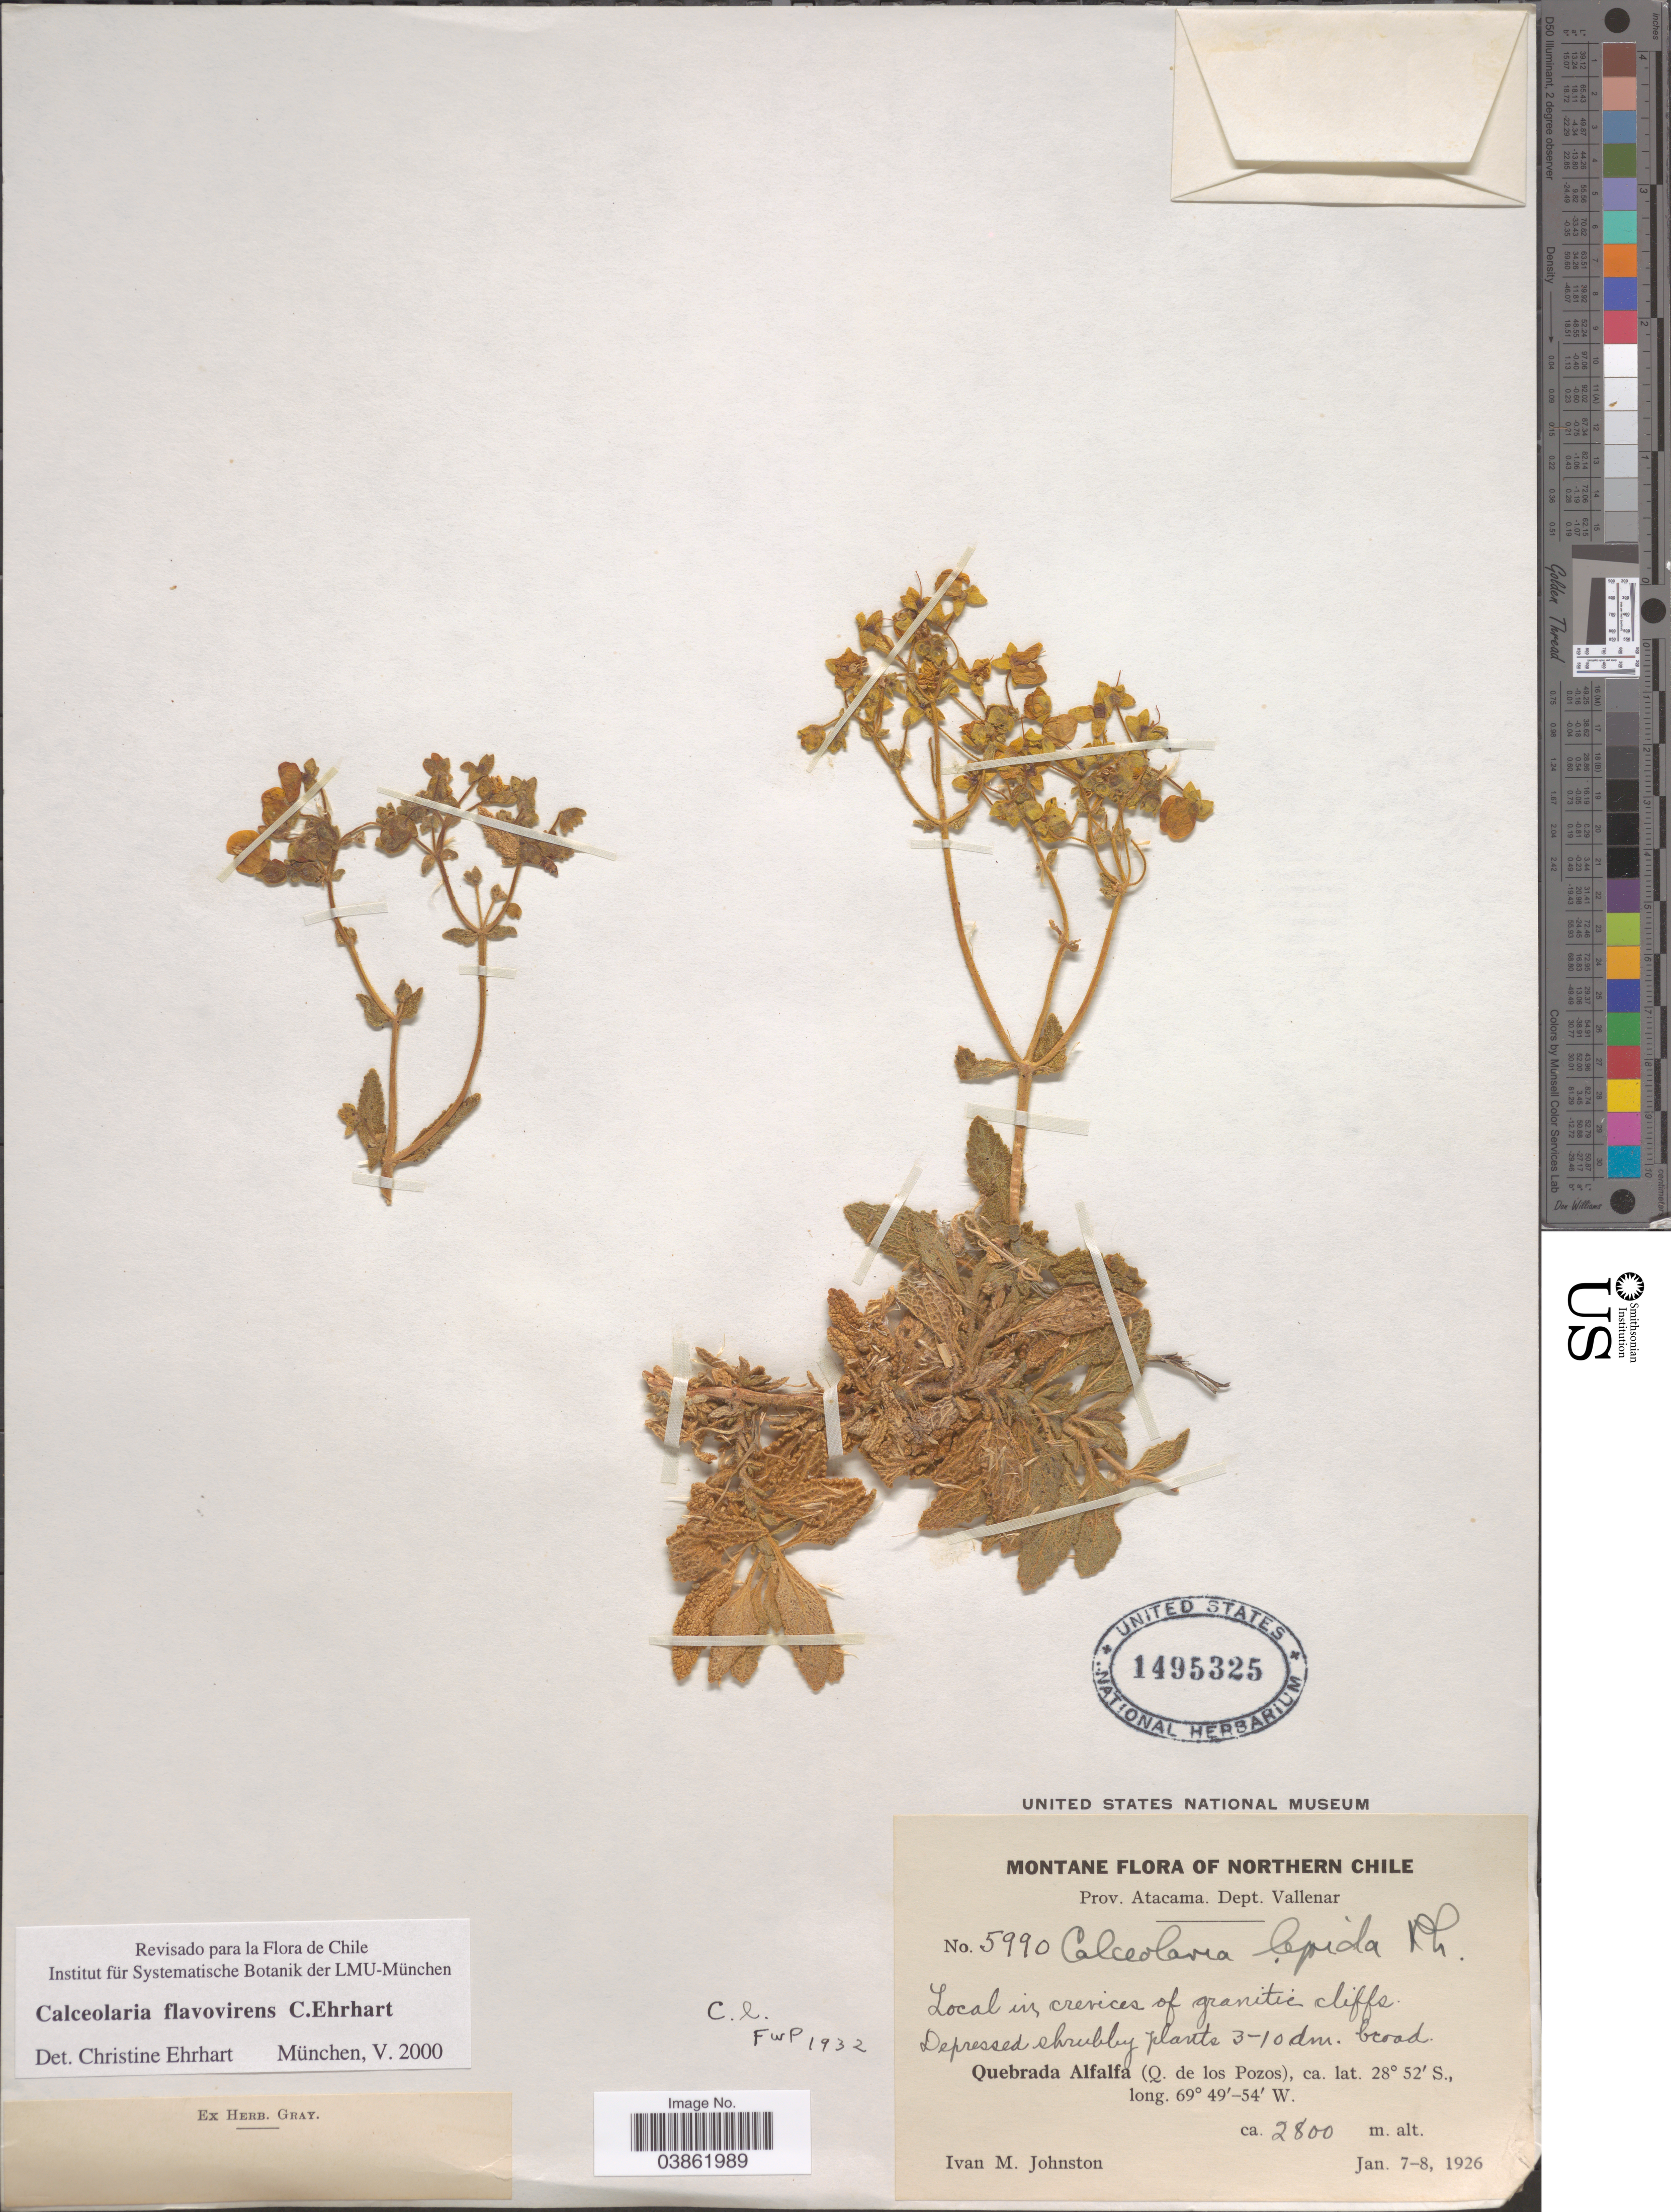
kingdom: Plantae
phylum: Tracheophyta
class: Magnoliopsida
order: Lamiales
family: Calceolariaceae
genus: Calceolaria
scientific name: Calceolaria flavovirens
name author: C. Ehrh.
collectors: I.M. Johnston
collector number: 5990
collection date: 1926-01-07/1926-01-08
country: Chile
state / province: Atacama (III)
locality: Northern Chile. Dept. Vallenar. Quebrada Alfalfa (Q. de los Pozos).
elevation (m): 2800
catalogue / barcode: US 1495325